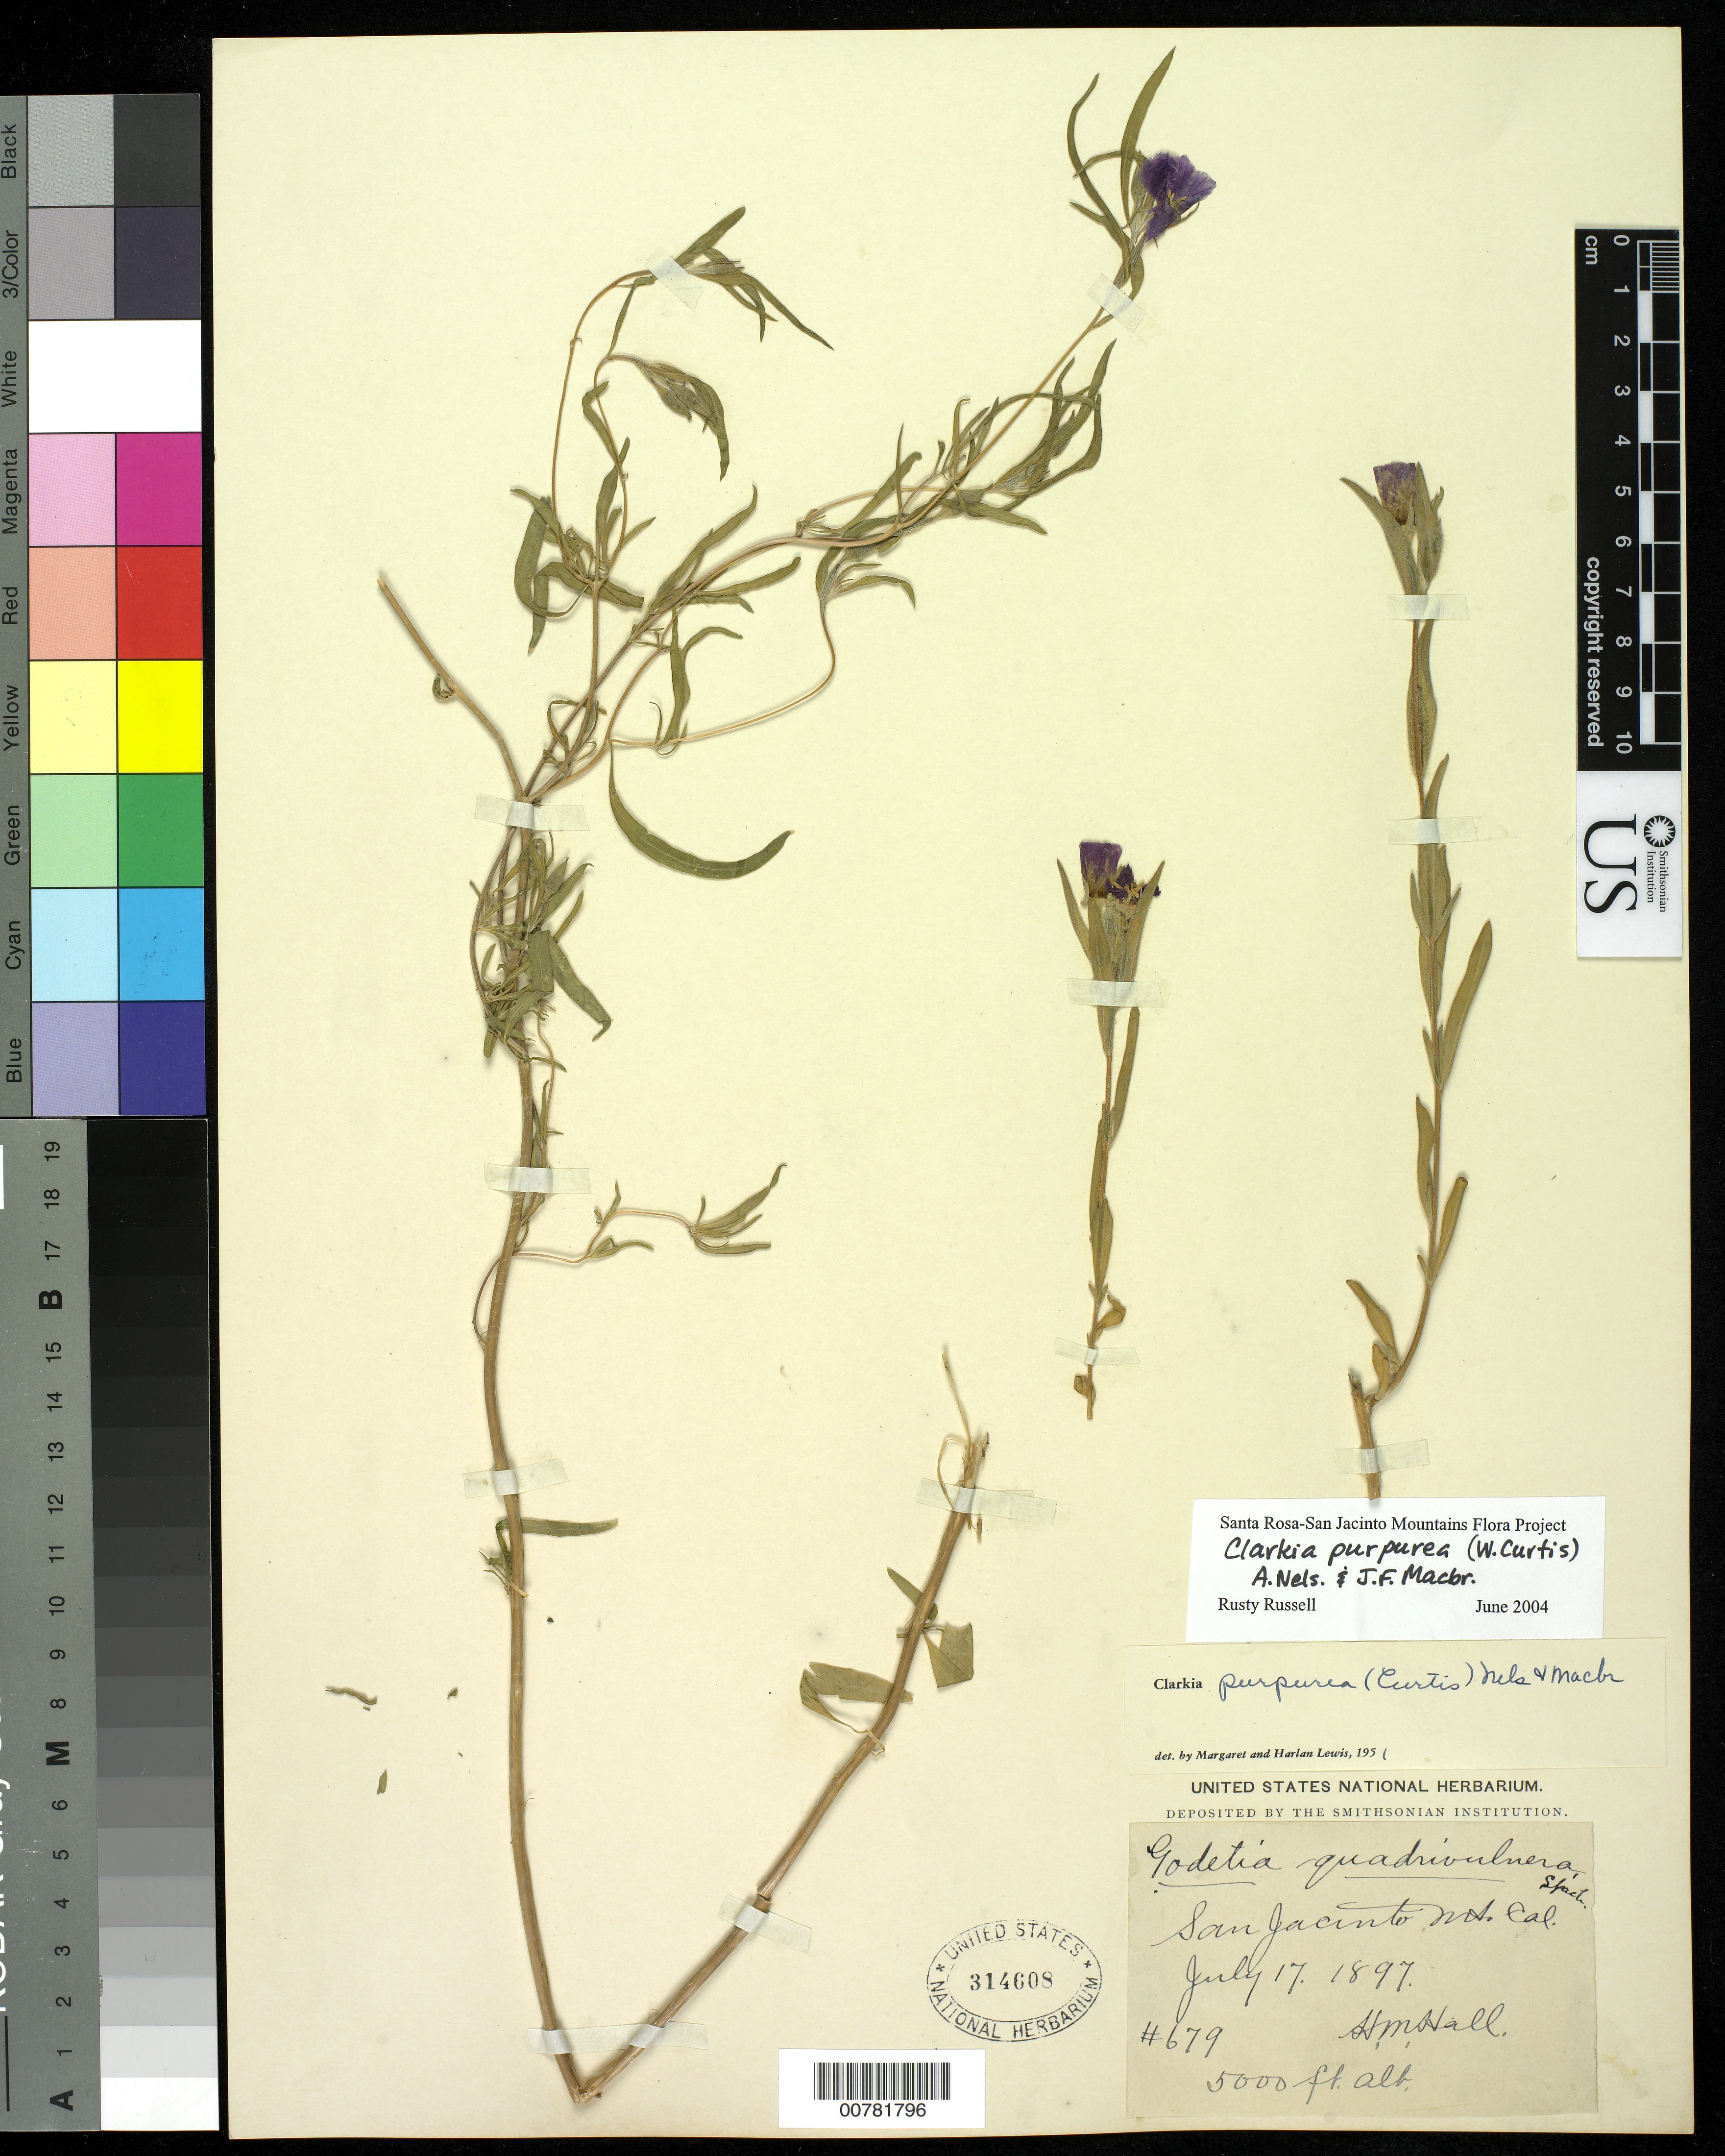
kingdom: Plantae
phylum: Tracheophyta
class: Magnoliopsida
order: Myrtales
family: Onagraceae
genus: Clarkia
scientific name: Clarkia purpurea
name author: (Curtis) A. Nelson & J.F. Macbr.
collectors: H. M. Hall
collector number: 679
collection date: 1897-07-17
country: United States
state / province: California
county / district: Riverside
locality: San Jacinto Mt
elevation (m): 1524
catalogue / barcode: US 314608